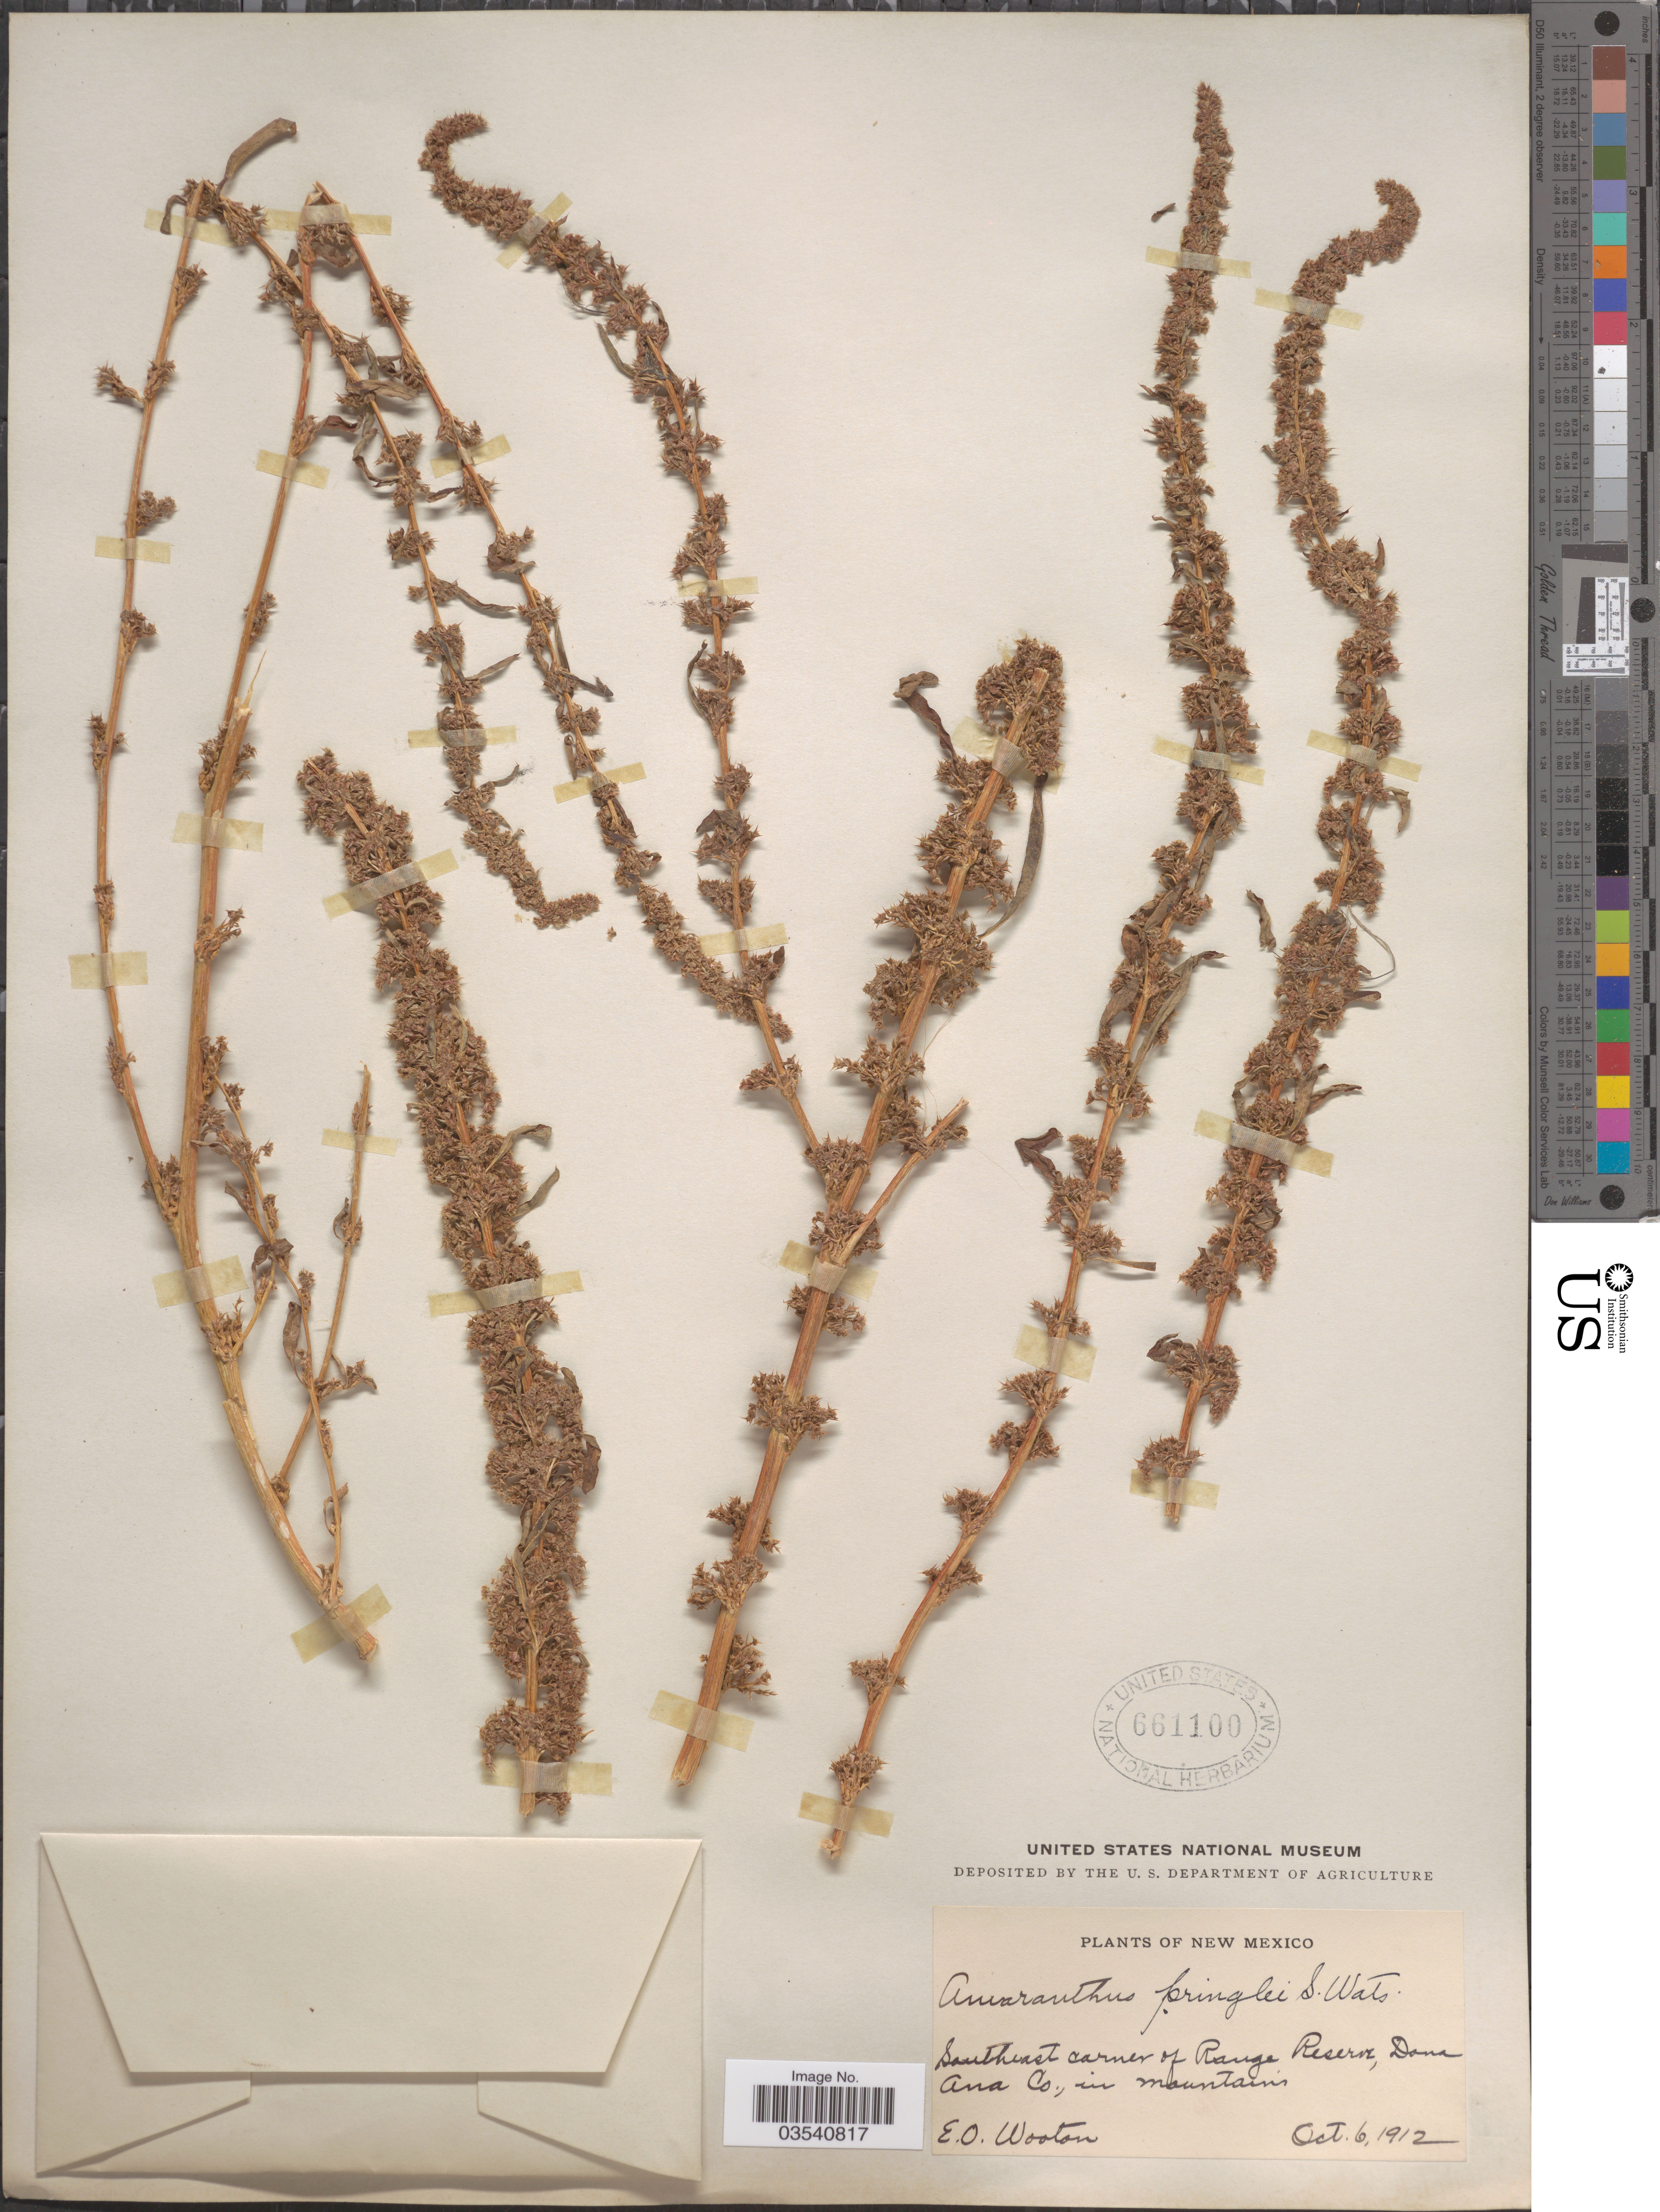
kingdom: Plantae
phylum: Tracheophyta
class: Magnoliopsida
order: Caryophyllales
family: Amaranthaceae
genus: Amaranthus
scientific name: Amaranthus pringlei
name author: S. Watson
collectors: E. O. Wooton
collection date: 1912-10-06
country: United States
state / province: New Mexico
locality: Southeast corner of Range Reserve, Dona Ana Co.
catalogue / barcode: US 661100